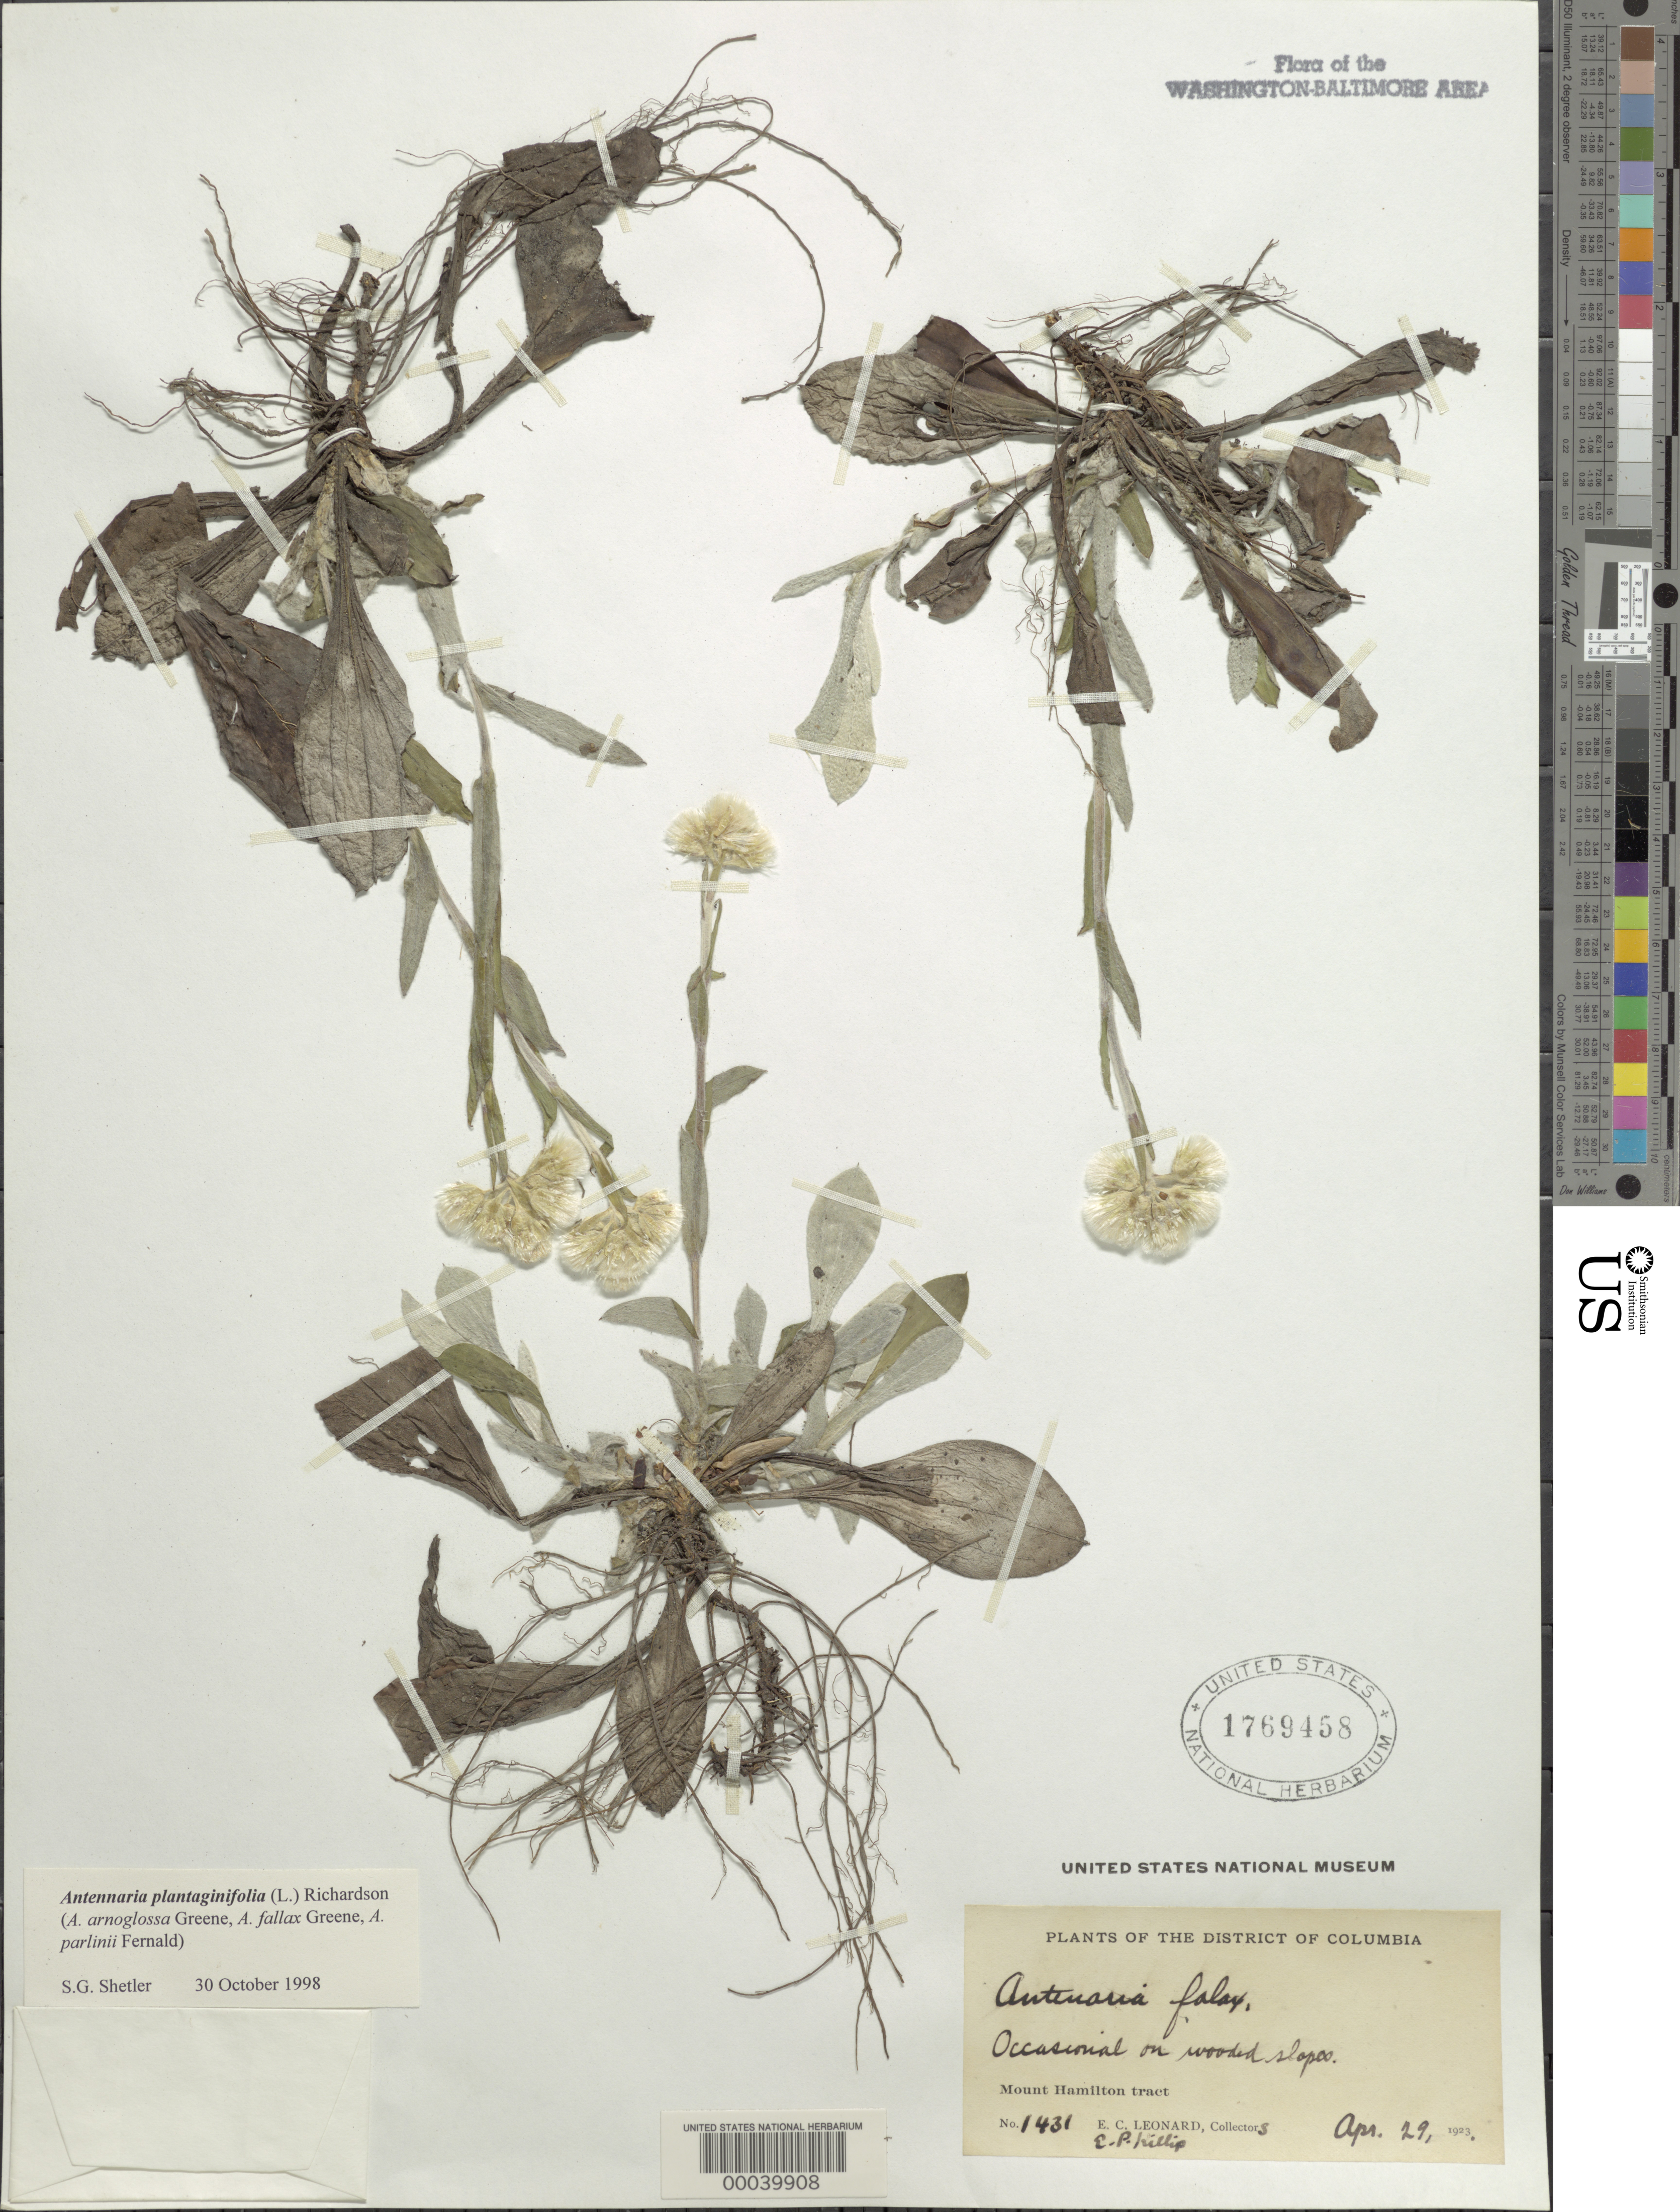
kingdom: Plantae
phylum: Tracheophyta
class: Magnoliopsida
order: Asterales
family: Asteraceae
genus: Antennaria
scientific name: Antennaria plantaginifolia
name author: (L.) Richardson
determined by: Stebbins, G. L.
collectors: E. C. Leonard & E. P. Killip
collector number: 1431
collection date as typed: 29 Apr 1923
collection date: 1923-04-29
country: United States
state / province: District of Columbia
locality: Mount Hamilton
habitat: Wooded slopes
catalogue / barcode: US 1769458